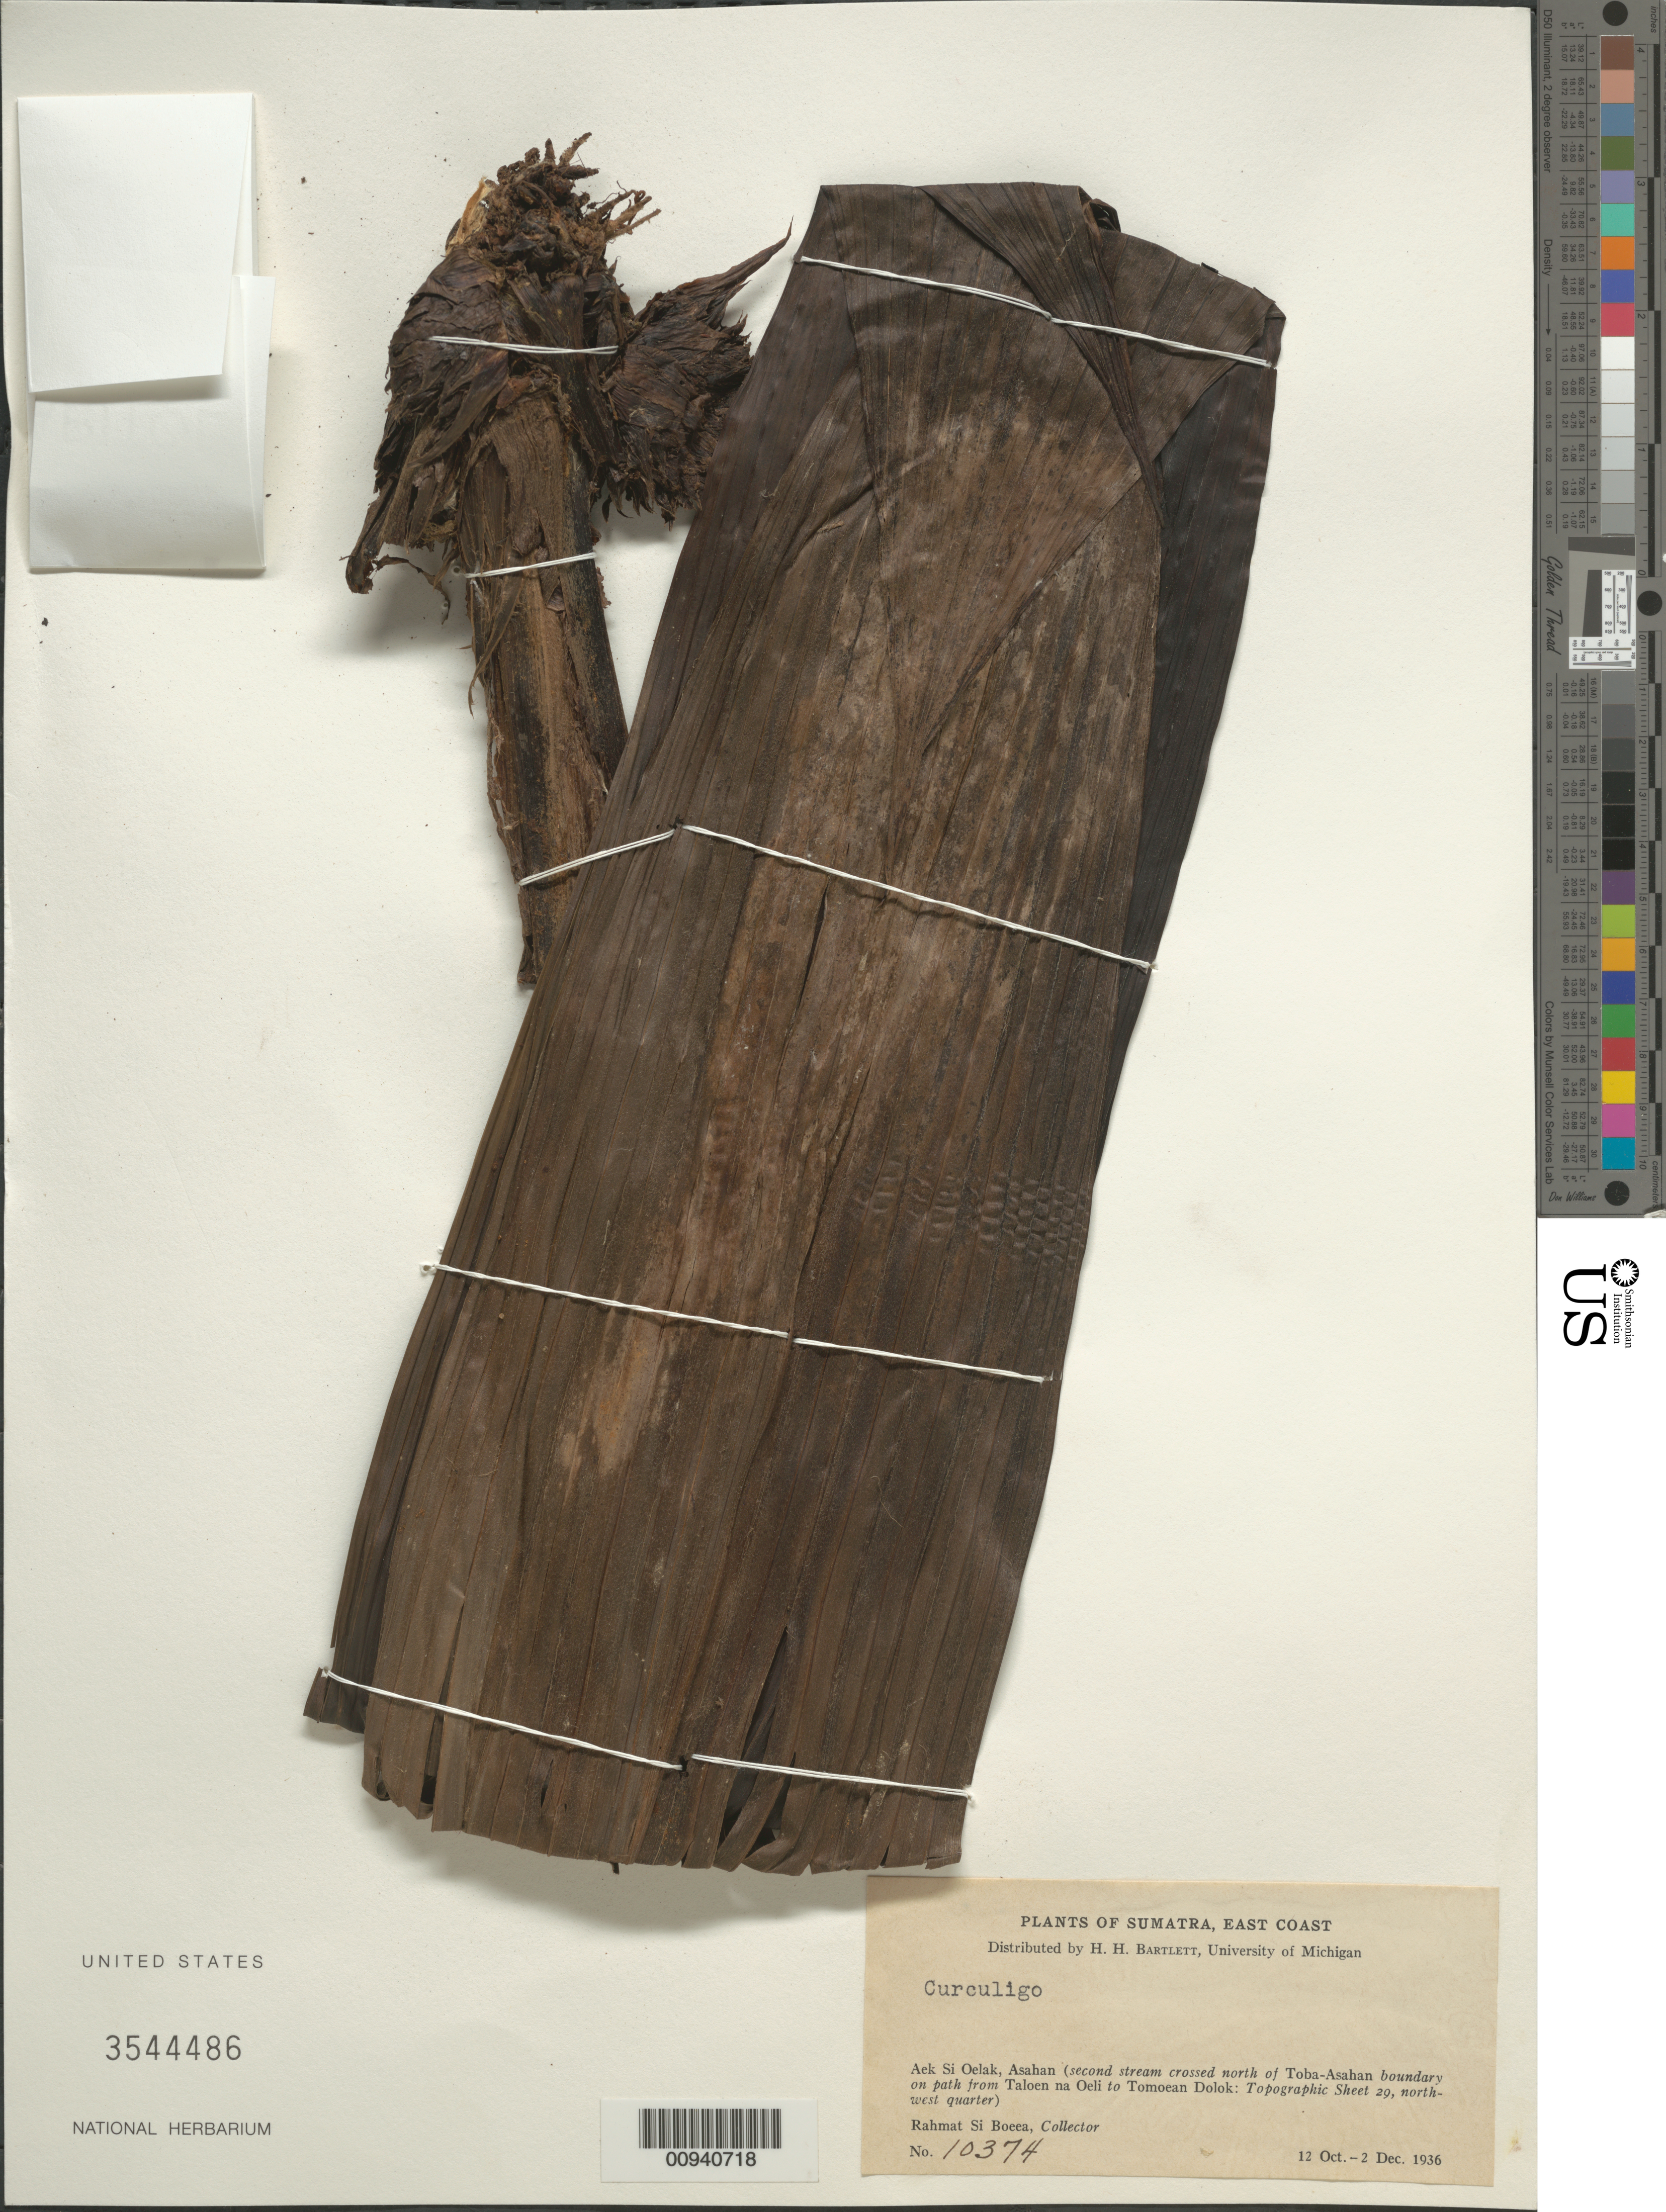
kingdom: Plantae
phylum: Tracheophyta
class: Liliopsida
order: Asparagales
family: Hypoxidaceae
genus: Curculigo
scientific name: Curculigo latifolia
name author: Dryand. ex W.T. Aiton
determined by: Geerinck, D.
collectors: Rahmat Si Boeea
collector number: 10374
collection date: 1936-10-12/1936-12-02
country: Indonesia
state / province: Sumatra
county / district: Aceh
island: Sumatra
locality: Aek Si Oelak, Asahan (second stream crossed N of Toba-Asahan boundary on parth from Taloen no Oeli to Tomoean Dolok)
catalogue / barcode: US 3544486